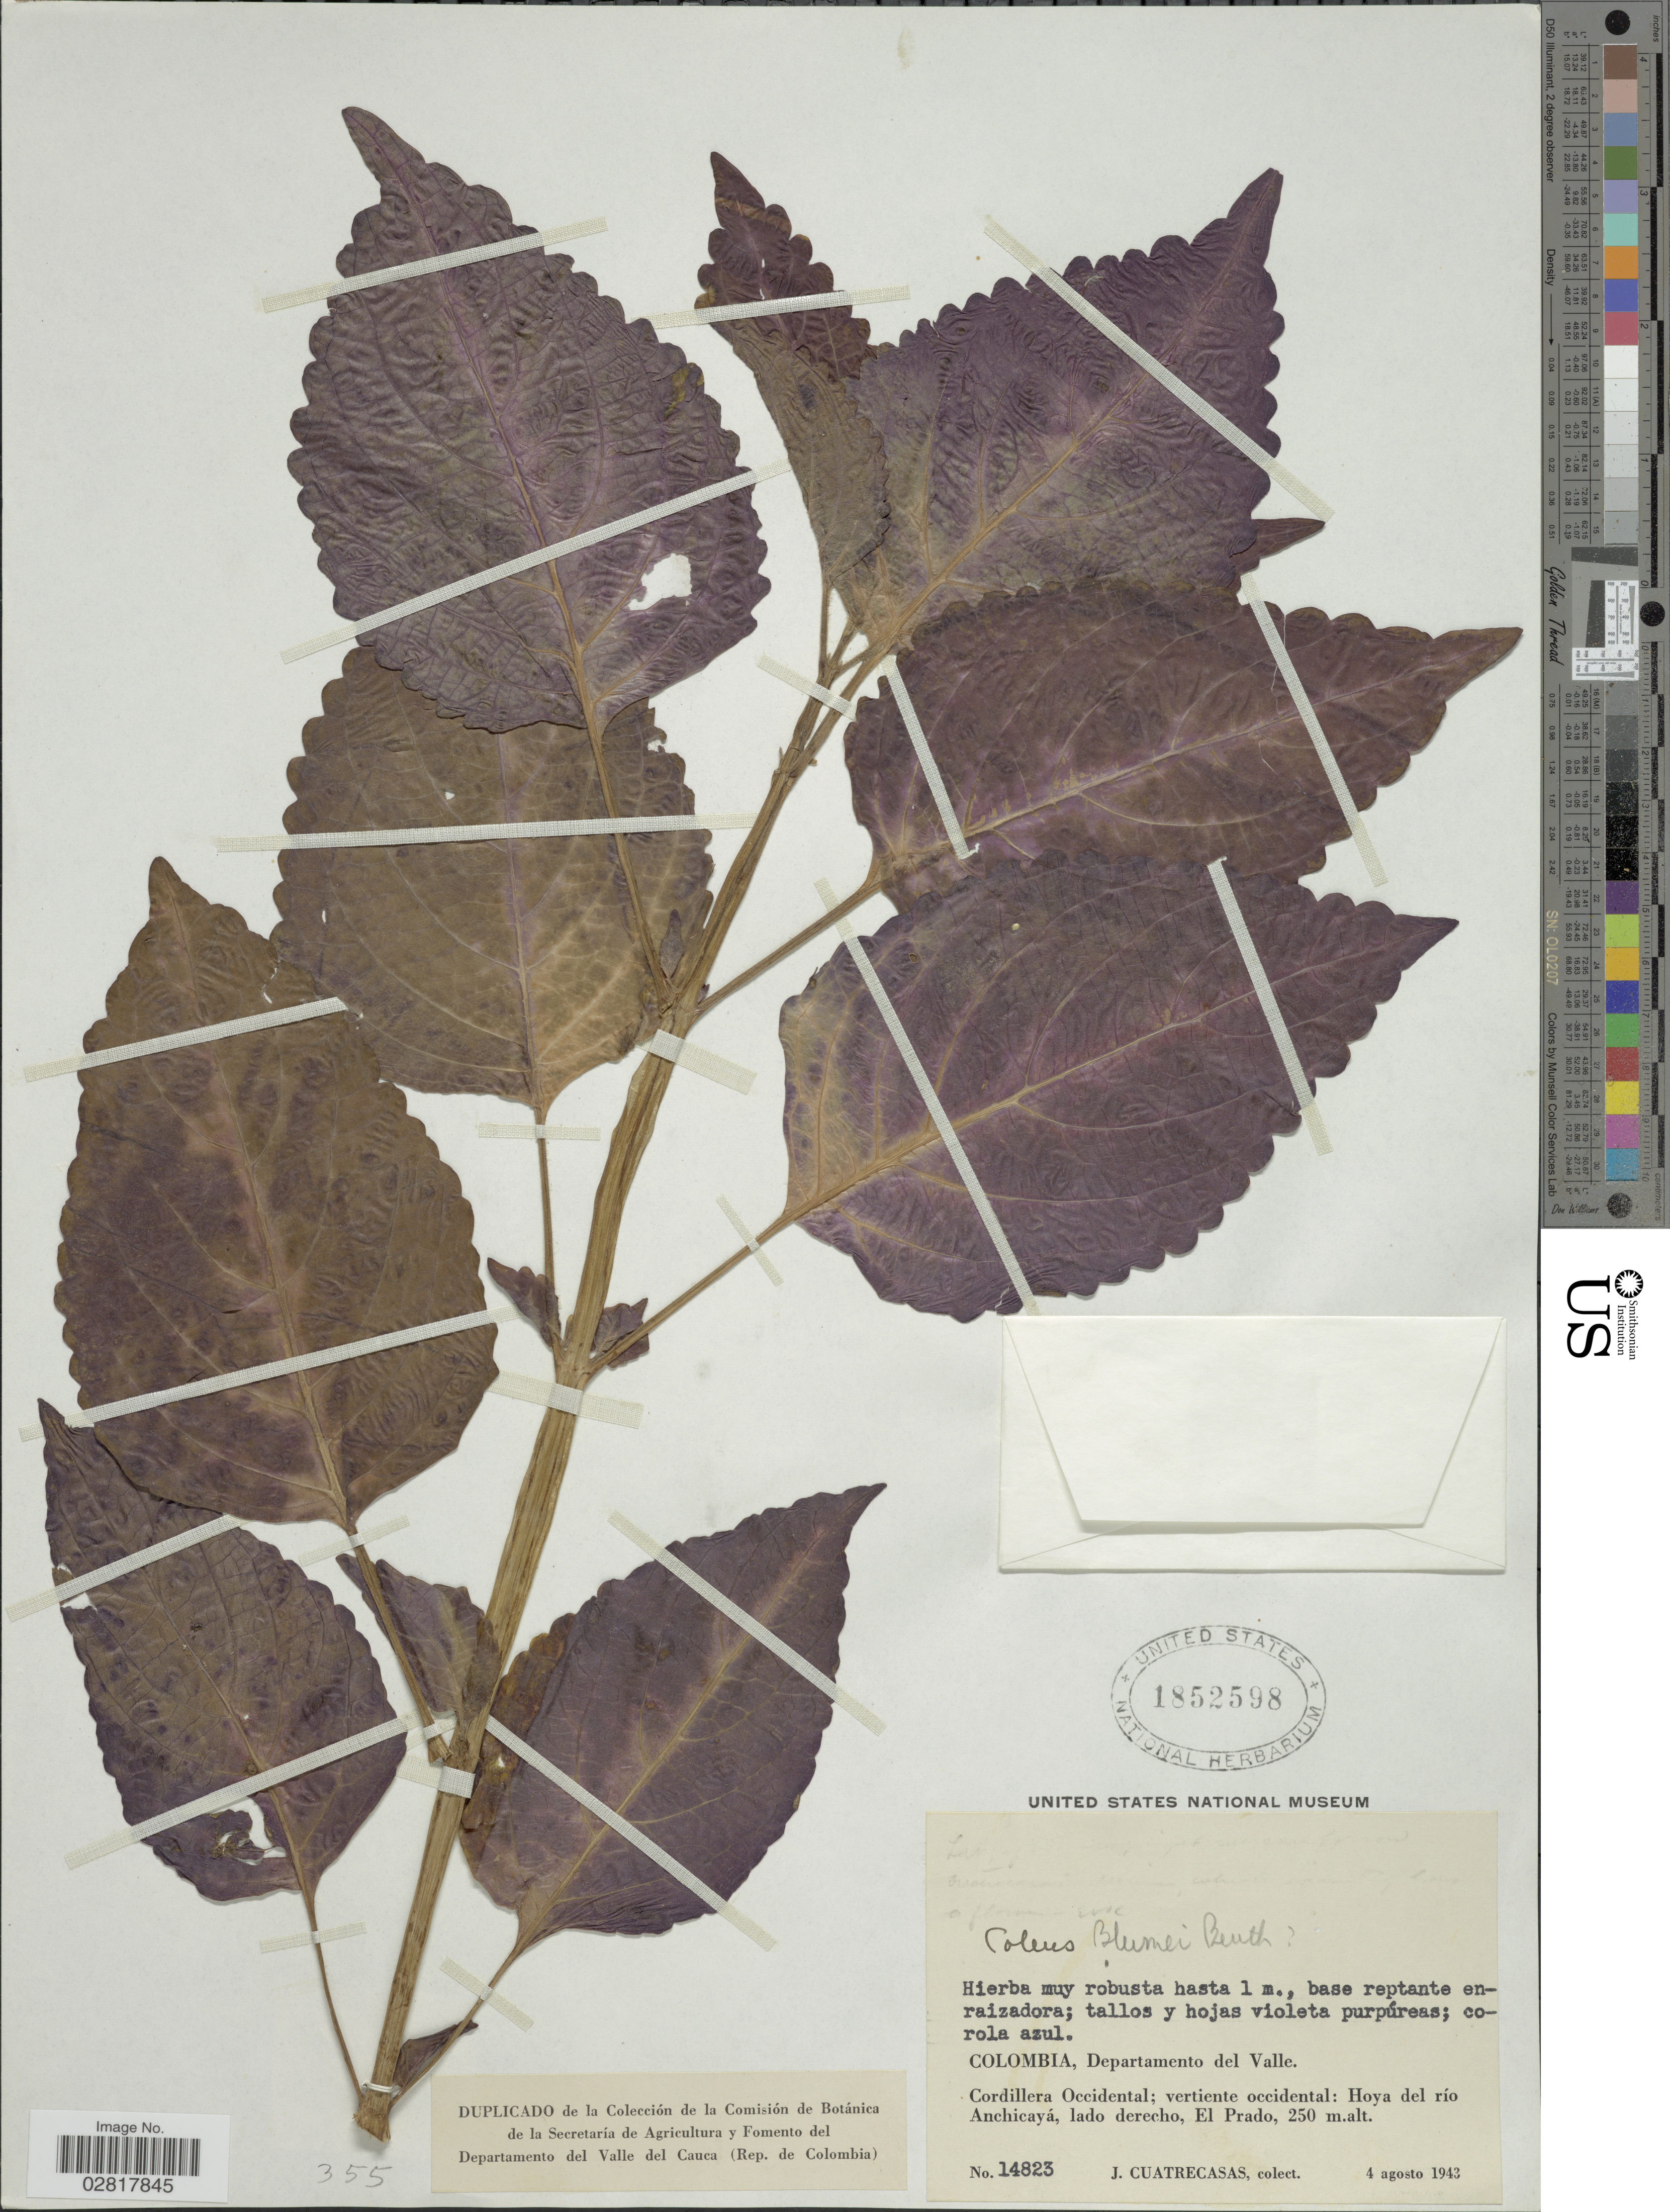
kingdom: Plantae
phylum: Tracheophyta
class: Magnoliopsida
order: Lamiales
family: Lamiaceae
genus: Plectranthus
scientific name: Plectranthus scutellarioides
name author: (L.) R. Br.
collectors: J. Cuatrecasas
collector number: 14823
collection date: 1943-08-04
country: Colombia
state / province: Valle del Cauca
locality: Cordillera Occidental; vertiente occidental: Hoya del río Anchicayá, lado derecho, El Prado.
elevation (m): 250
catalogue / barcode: US 1852598